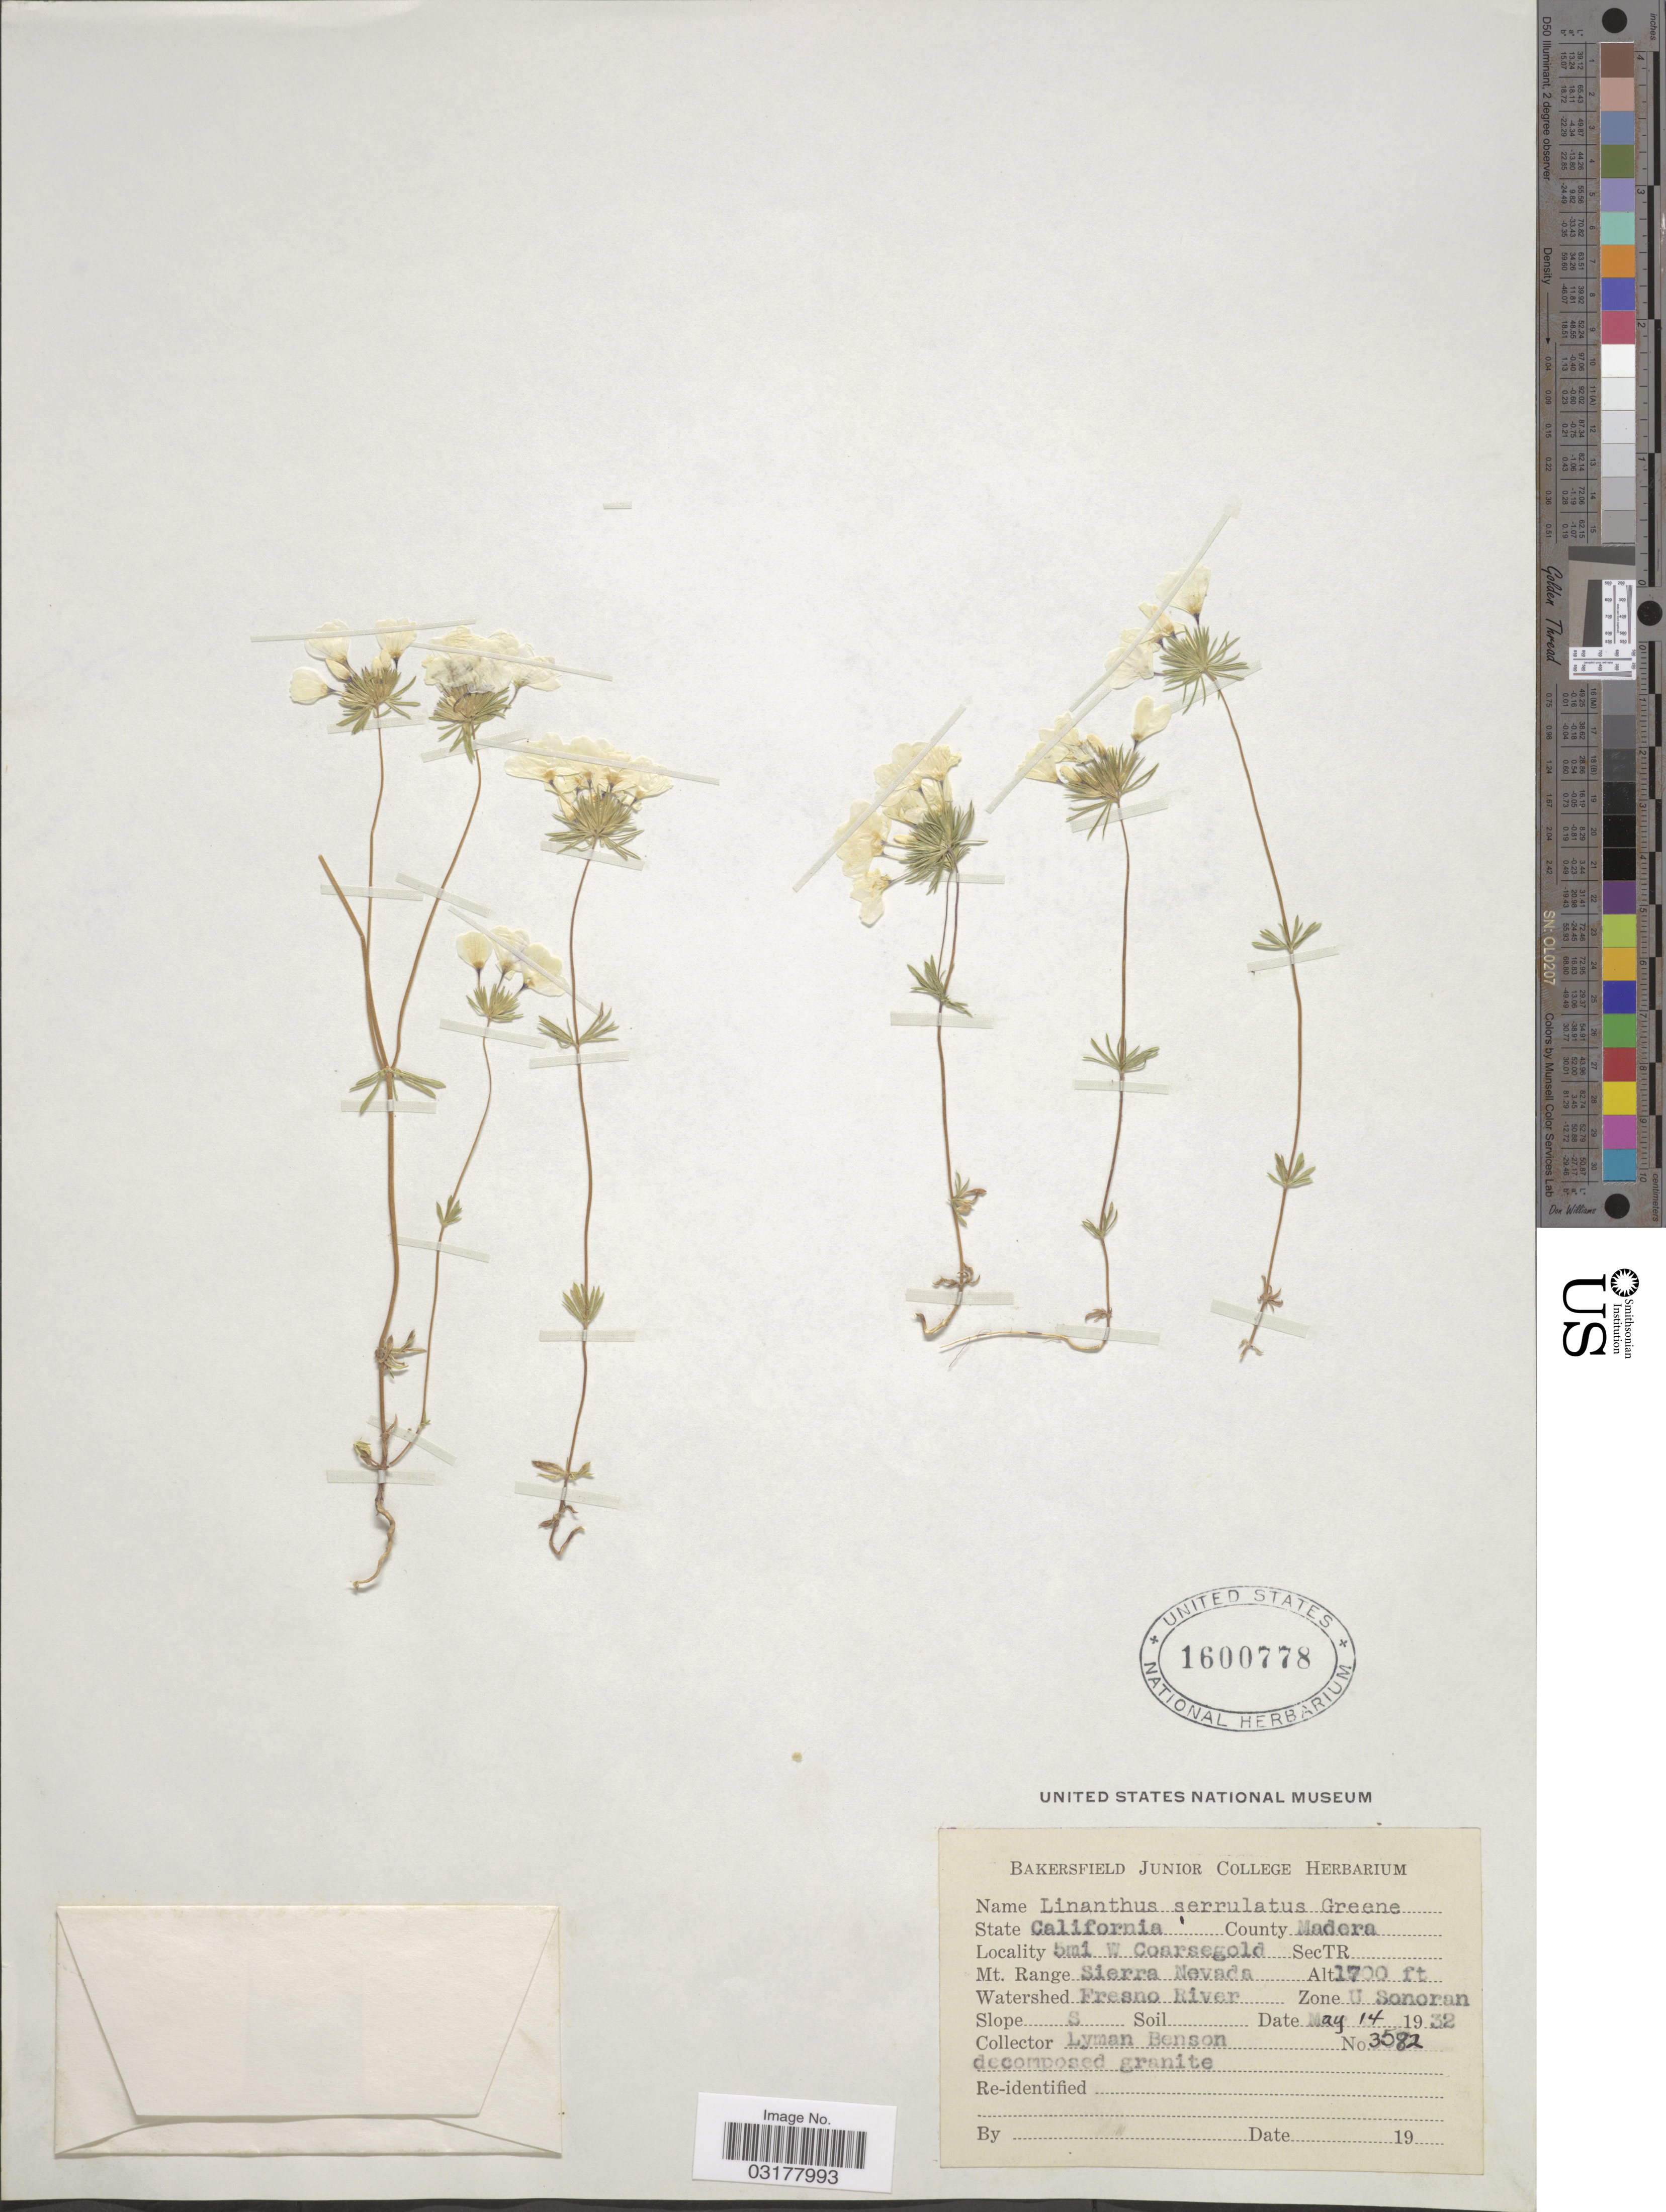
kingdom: Plantae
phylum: Tracheophyta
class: Magnoliopsida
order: Ericales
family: Polemoniaceae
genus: Leptosiphon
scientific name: Leptosiphon serrulatus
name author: (Greene) J.M. Porter & L.A. Johnson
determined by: Strong, Mark T., (BOT), Smithsonian Institution - National Museum of Natural History (UNITED STATES)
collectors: L. D. Benson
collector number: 3582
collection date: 1932-05-14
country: United States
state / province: California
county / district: Madera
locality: County Madera, 5mi W Coarsegold, Mt. Range Sierra Nevada, Watershed Fresno River, Zone U Sonoran. Slope S.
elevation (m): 518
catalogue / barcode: US 1600778